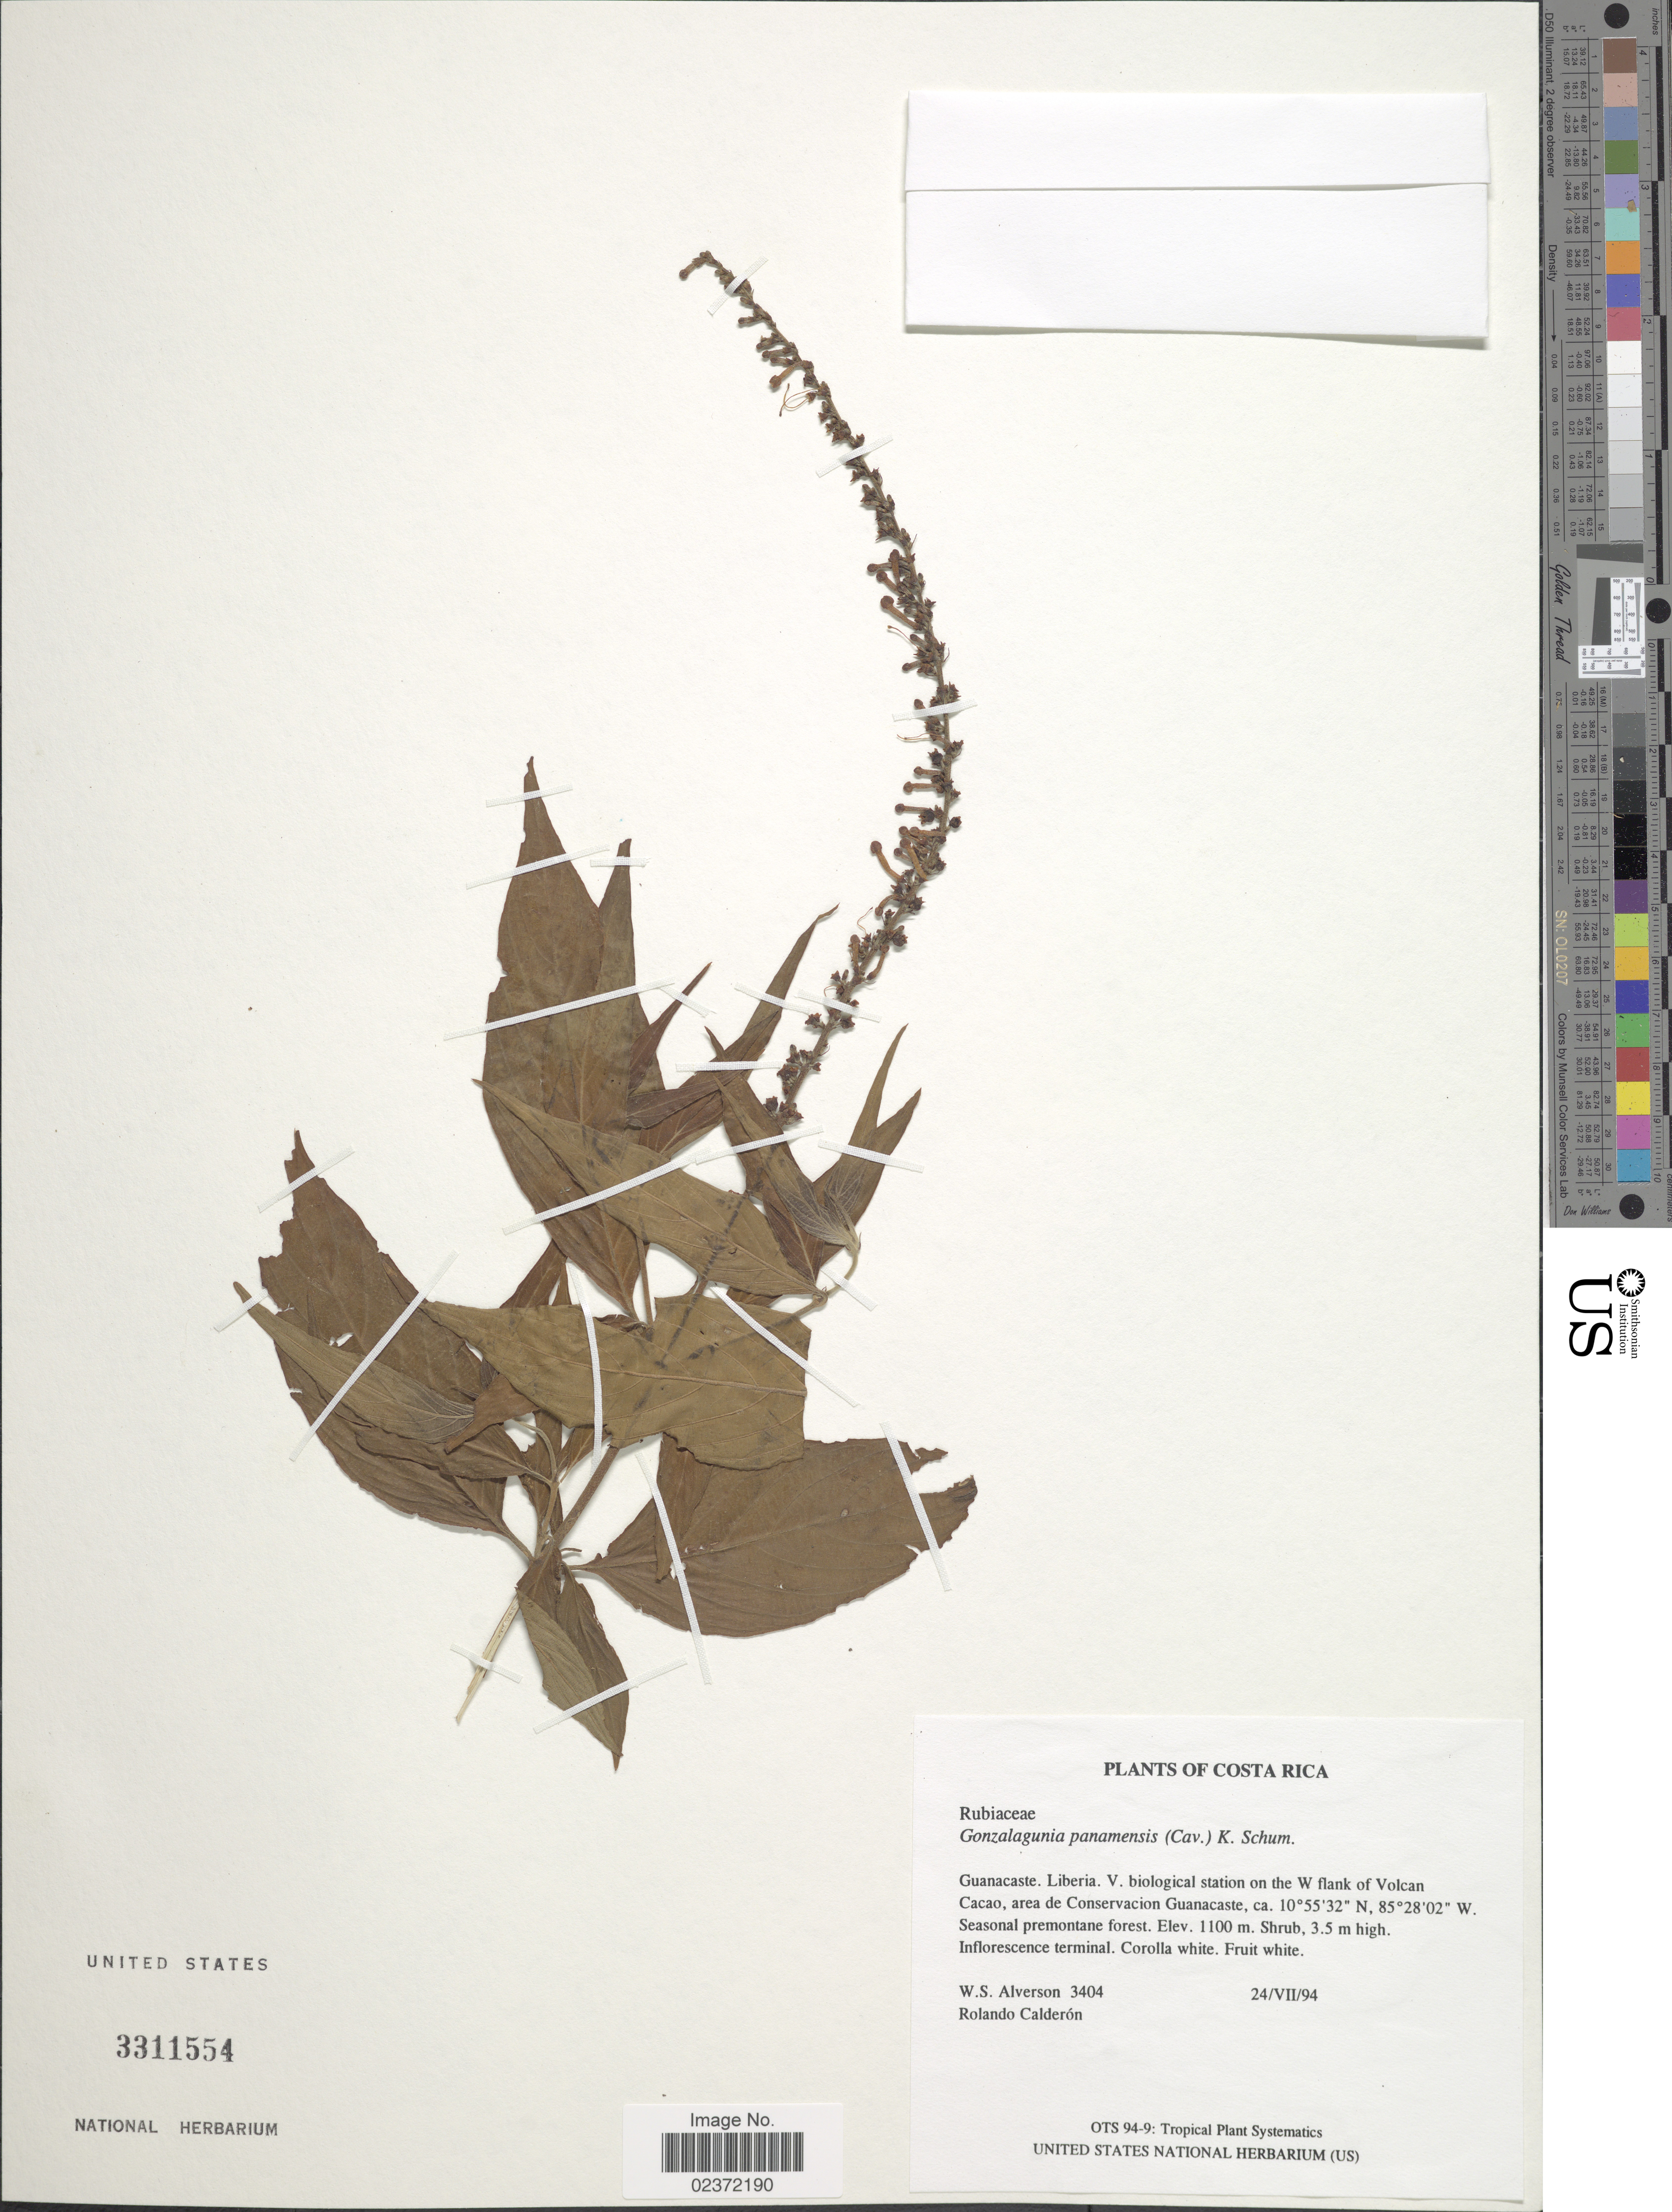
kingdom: Plantae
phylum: Tracheophyta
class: Magnoliopsida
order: Gentianales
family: Rubiaceae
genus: Gonzalagunia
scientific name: Gonzalagunia panamensis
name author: (Cav.) K. Schum.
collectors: W. S. Alverson & R. Calderon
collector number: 3404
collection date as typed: Transcribed d/m/y: 24/7/94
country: Costa Rica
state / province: Guanacaste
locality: Liberia, V. biological station on the W flank of Volcan Cacao, area de Conservacion Guanacaste, seasonal premontane forest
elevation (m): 1100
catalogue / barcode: US 3311554